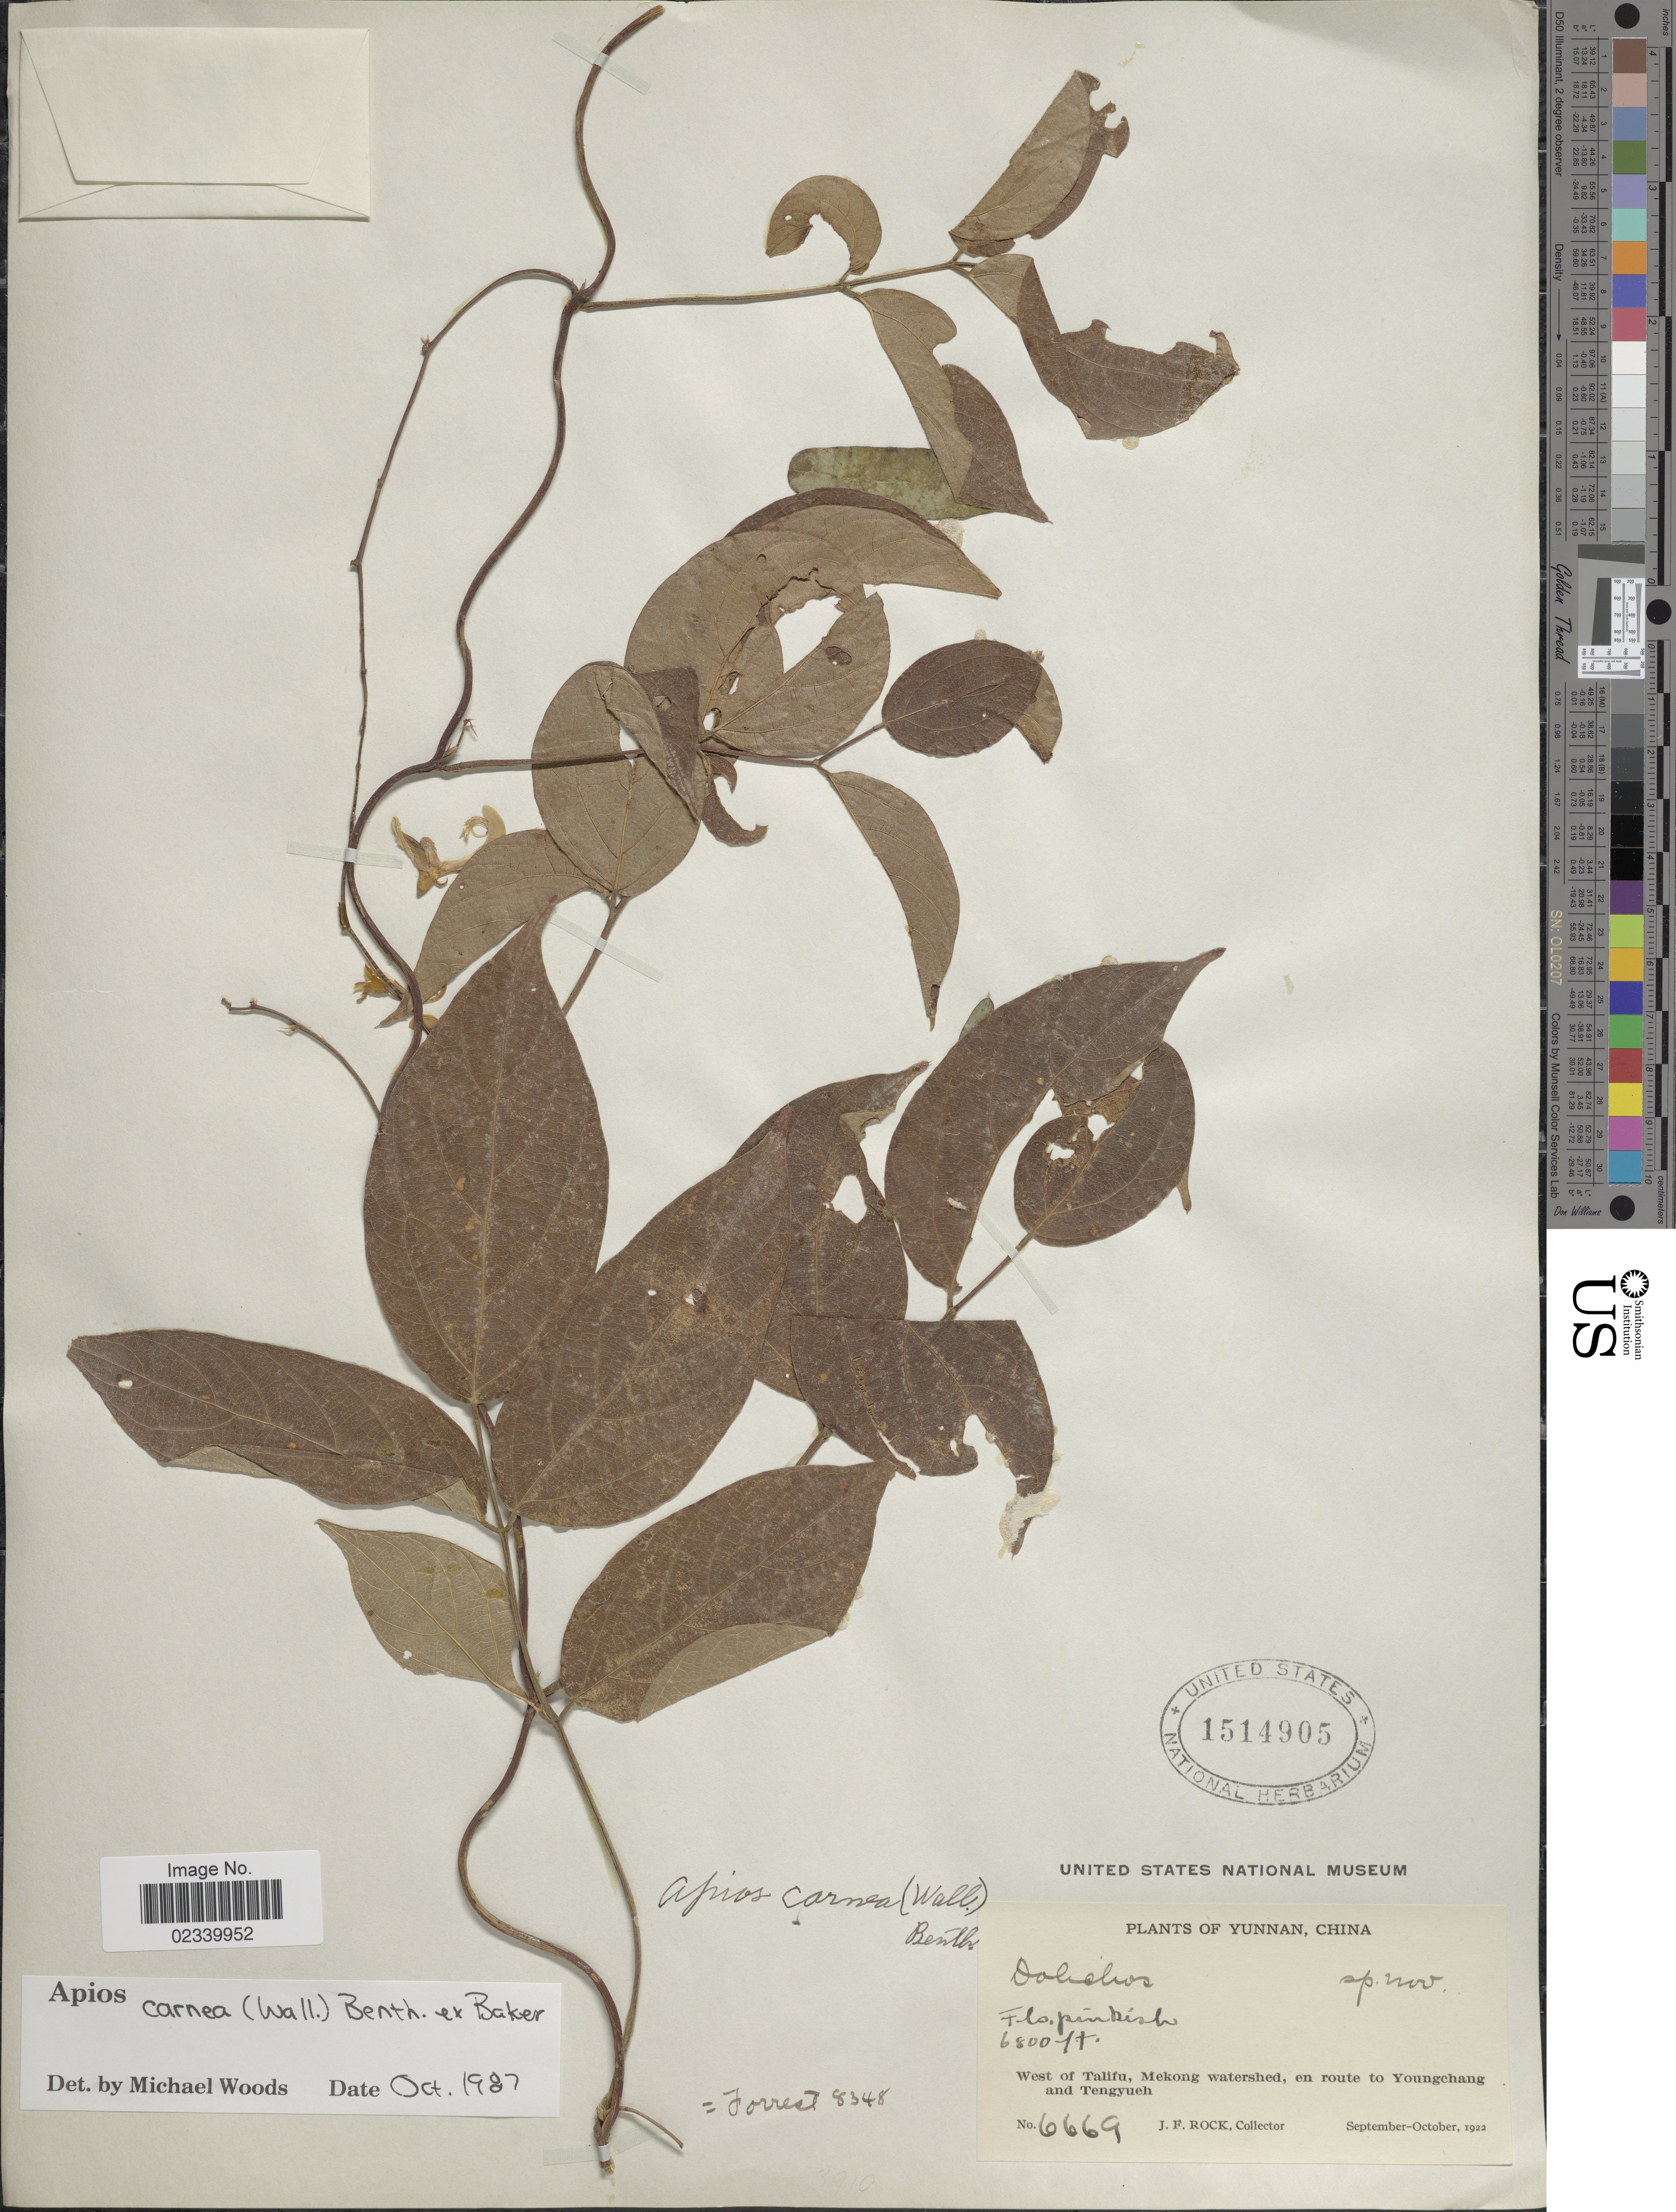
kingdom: Plantae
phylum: Tracheophyta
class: Magnoliopsida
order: Fabales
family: Fabaceae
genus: Apios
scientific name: Apios carnea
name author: (Wall.) Benth. ex Baker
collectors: J. Rock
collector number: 6669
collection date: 1922-09/1922-10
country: China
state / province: Yunnan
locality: West of Talifu, mekong watershed, en route to Youngchang and Tengyueh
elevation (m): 2073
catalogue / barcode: US 1514905